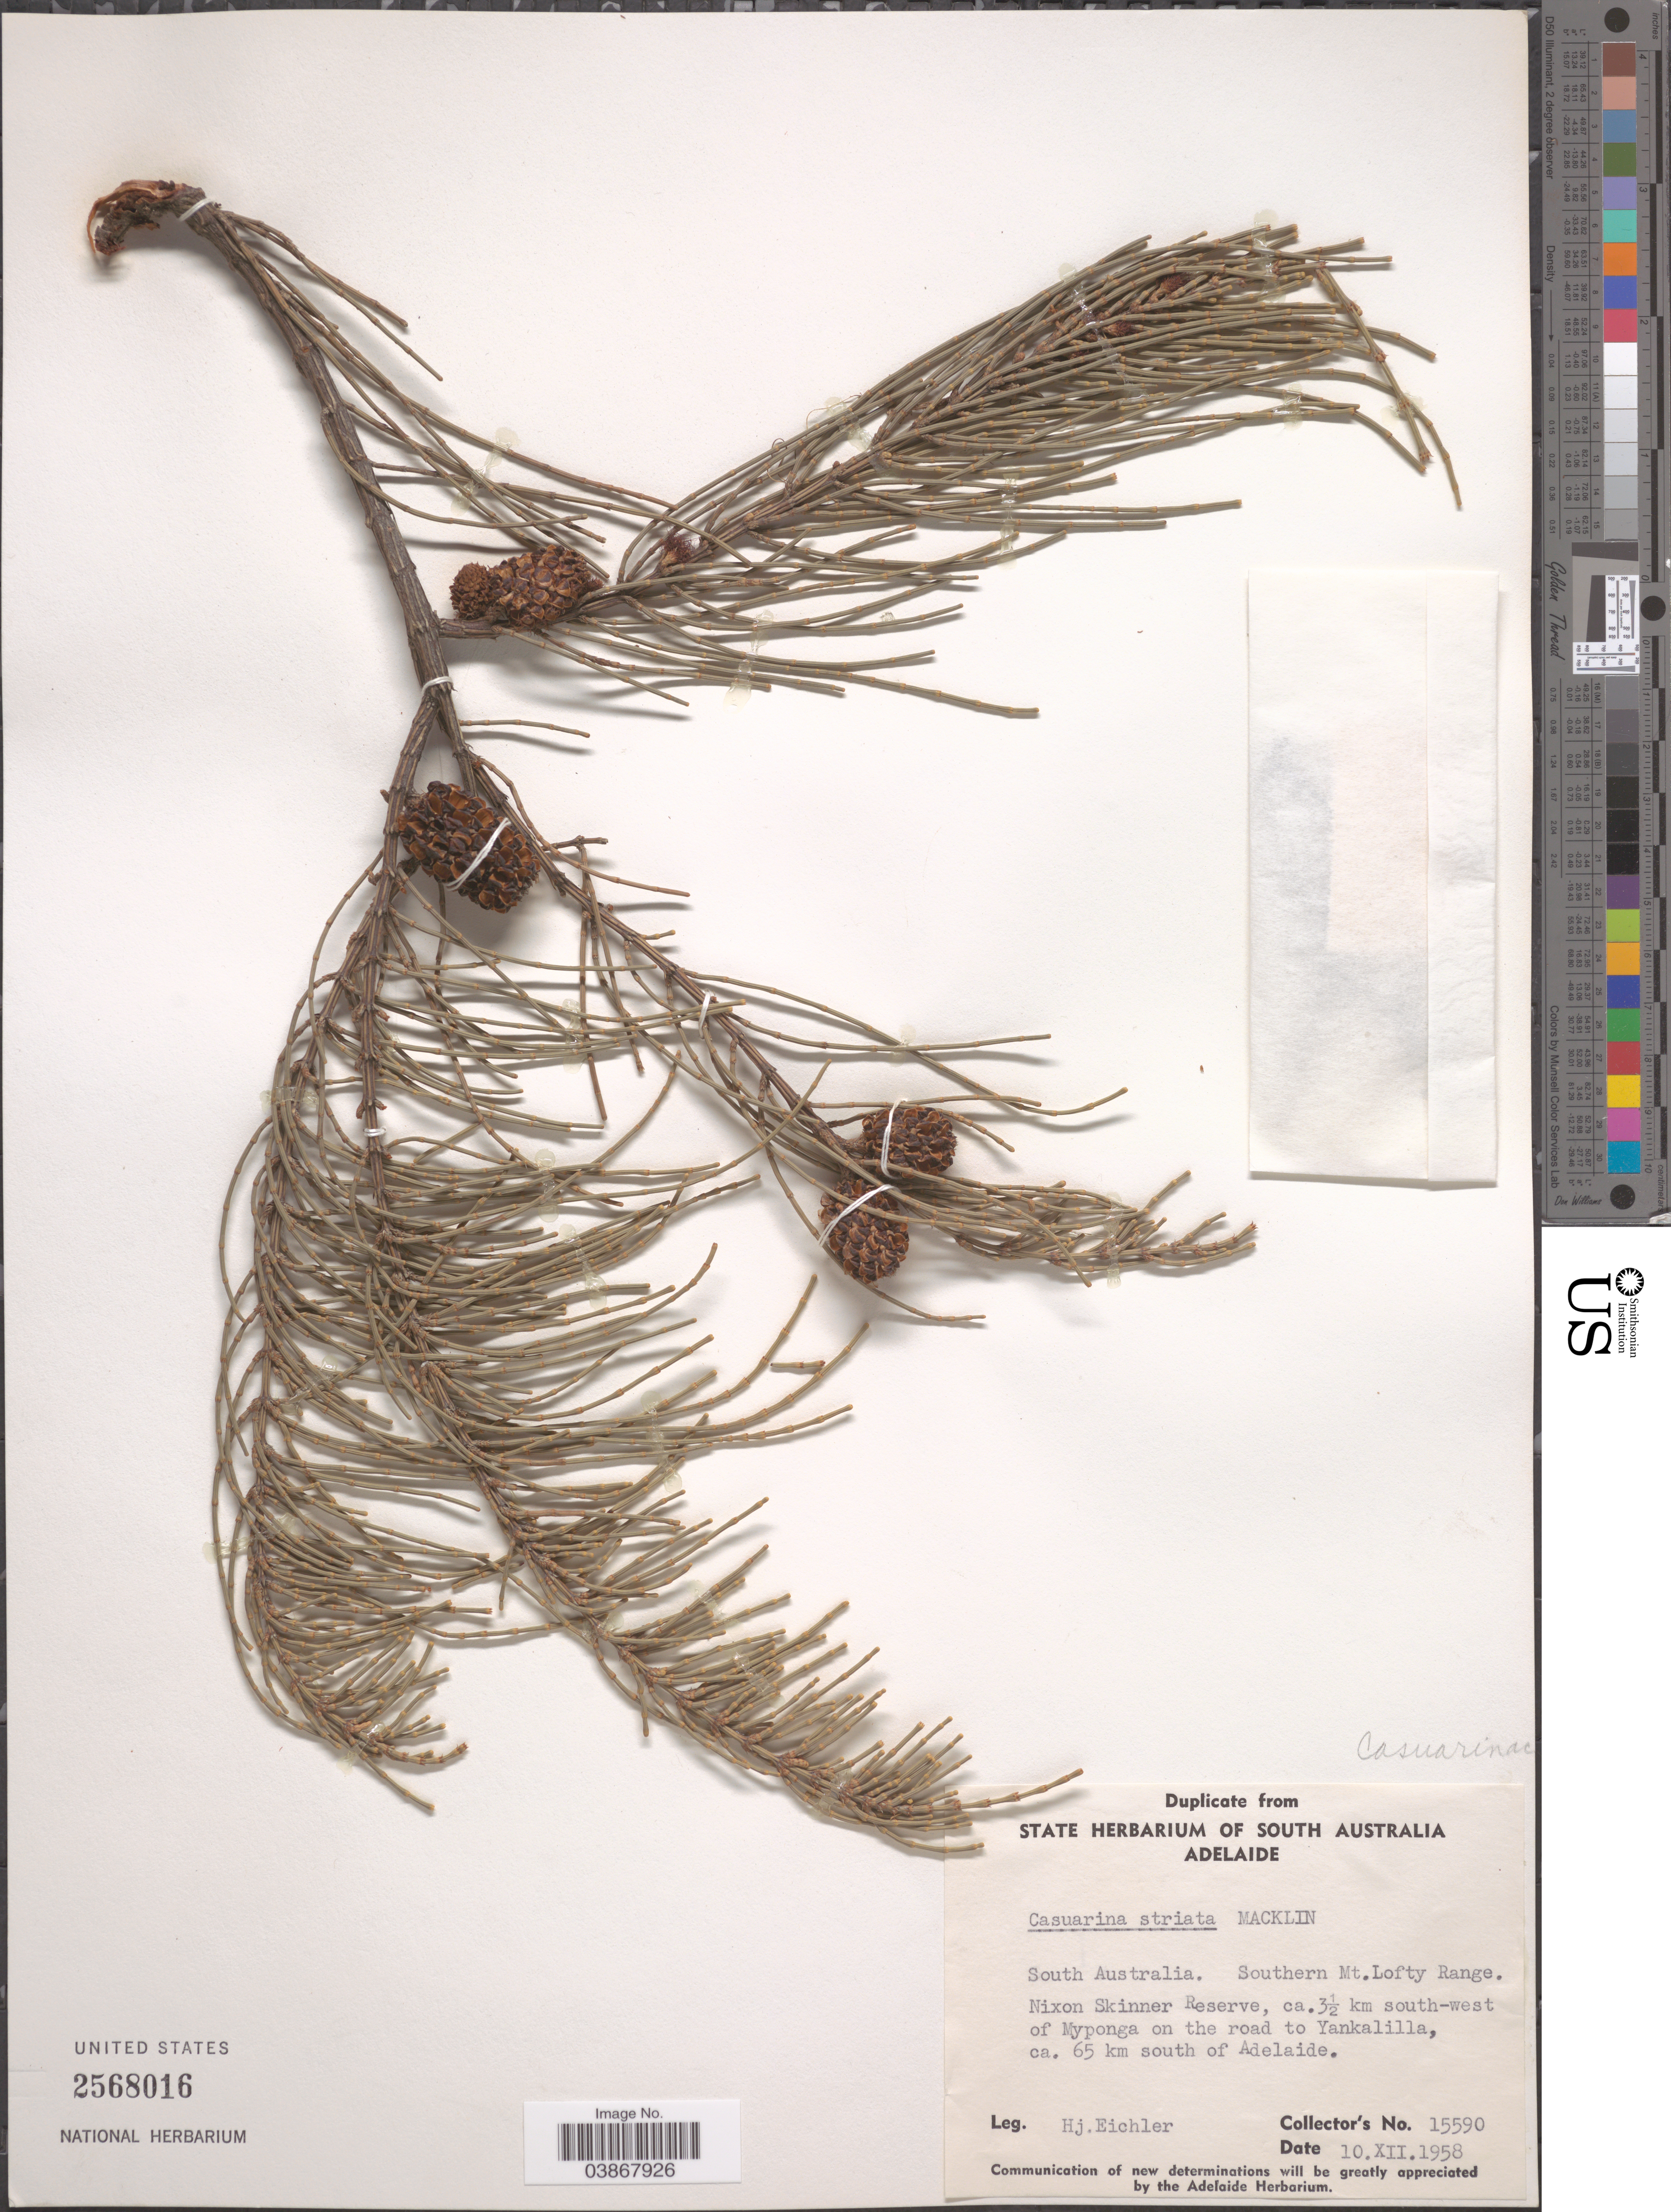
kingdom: Plantae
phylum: Tracheophyta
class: Magnoliopsida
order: Fagales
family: Casuarinaceae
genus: Casuarina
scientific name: Casuarina striata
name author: Macklin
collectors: H. Eichler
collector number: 15590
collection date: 1958-12-10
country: Australia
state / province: South Australia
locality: Southern Mt. Lofty Range. Nixon Skinner Reserve, ca. 3½ km south-west of Myponga on the road to Yankalilla, ca. 65 km south of Adelaide.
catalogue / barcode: US 2568016